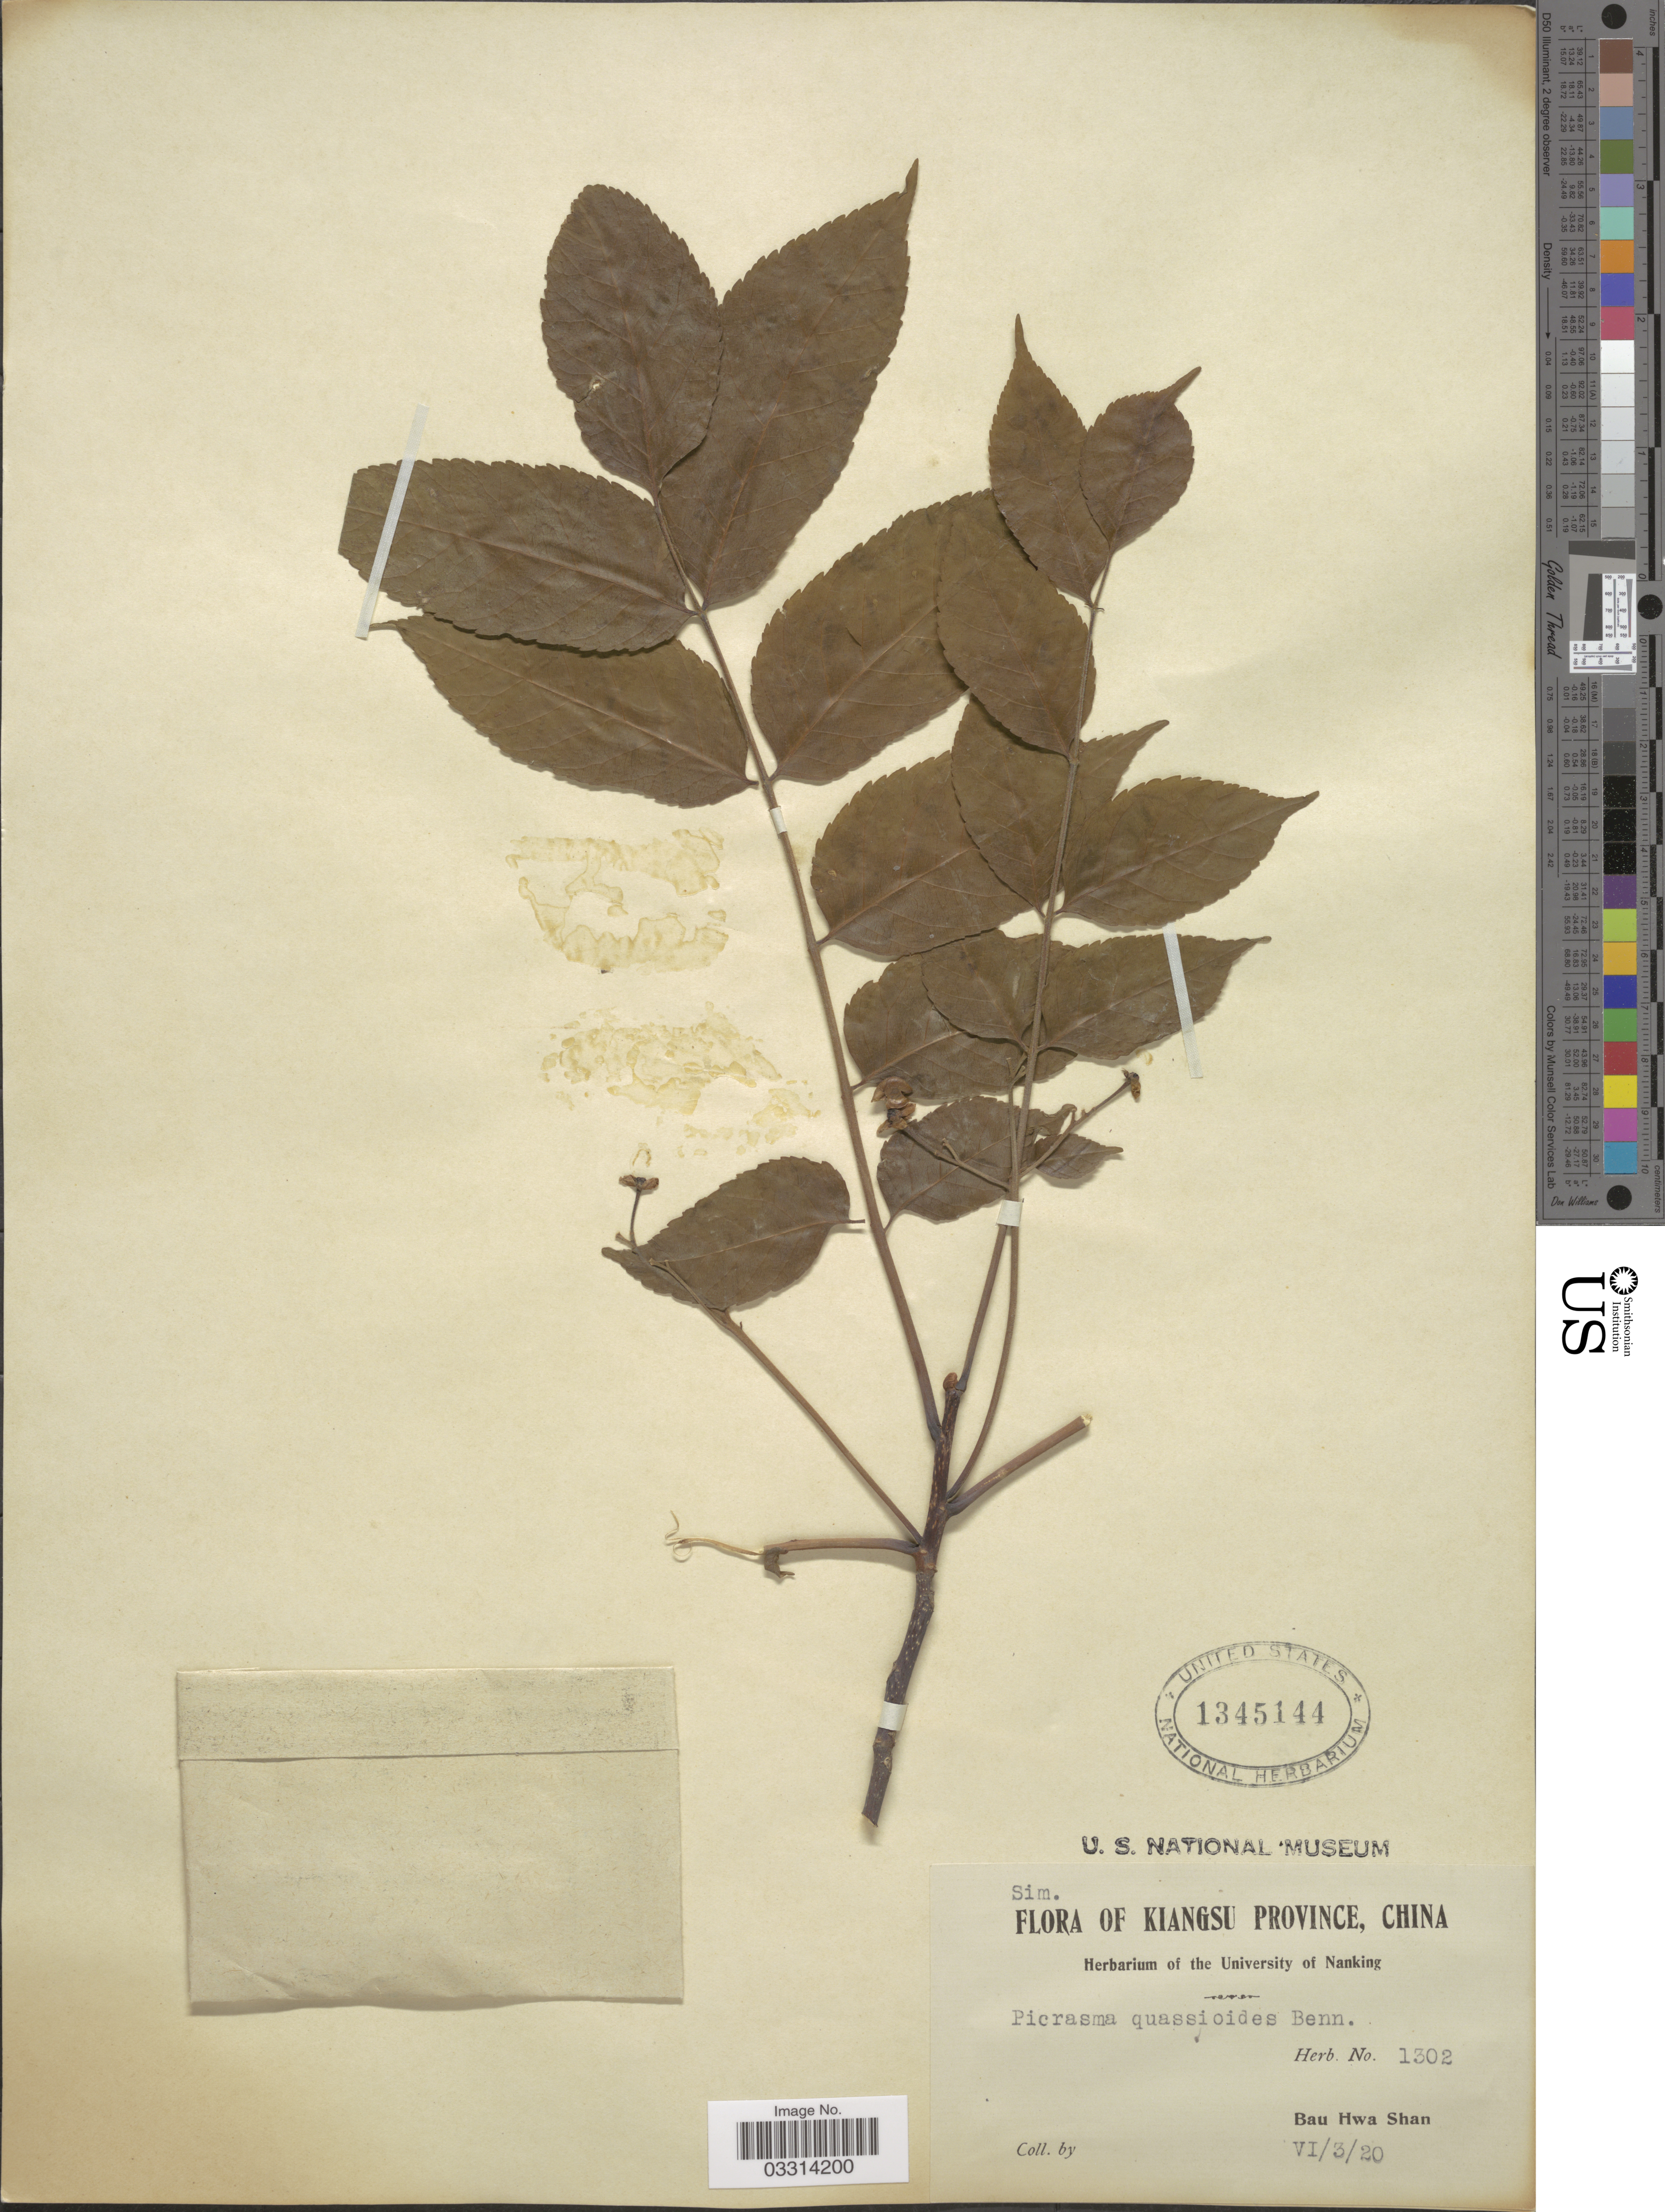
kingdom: Plantae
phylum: Tracheophyta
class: Magnoliopsida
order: Sapindales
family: Simaroubaceae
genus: Picrasma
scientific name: Picrasma quassioides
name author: (D. Don) Benn.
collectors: ex herb. University of Nanking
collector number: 1302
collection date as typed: Transcribed d/m/y: 3/6/20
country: China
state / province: Jiangsu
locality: Kiangsu Province. Bau Hwa Shan.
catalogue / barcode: US 1345144